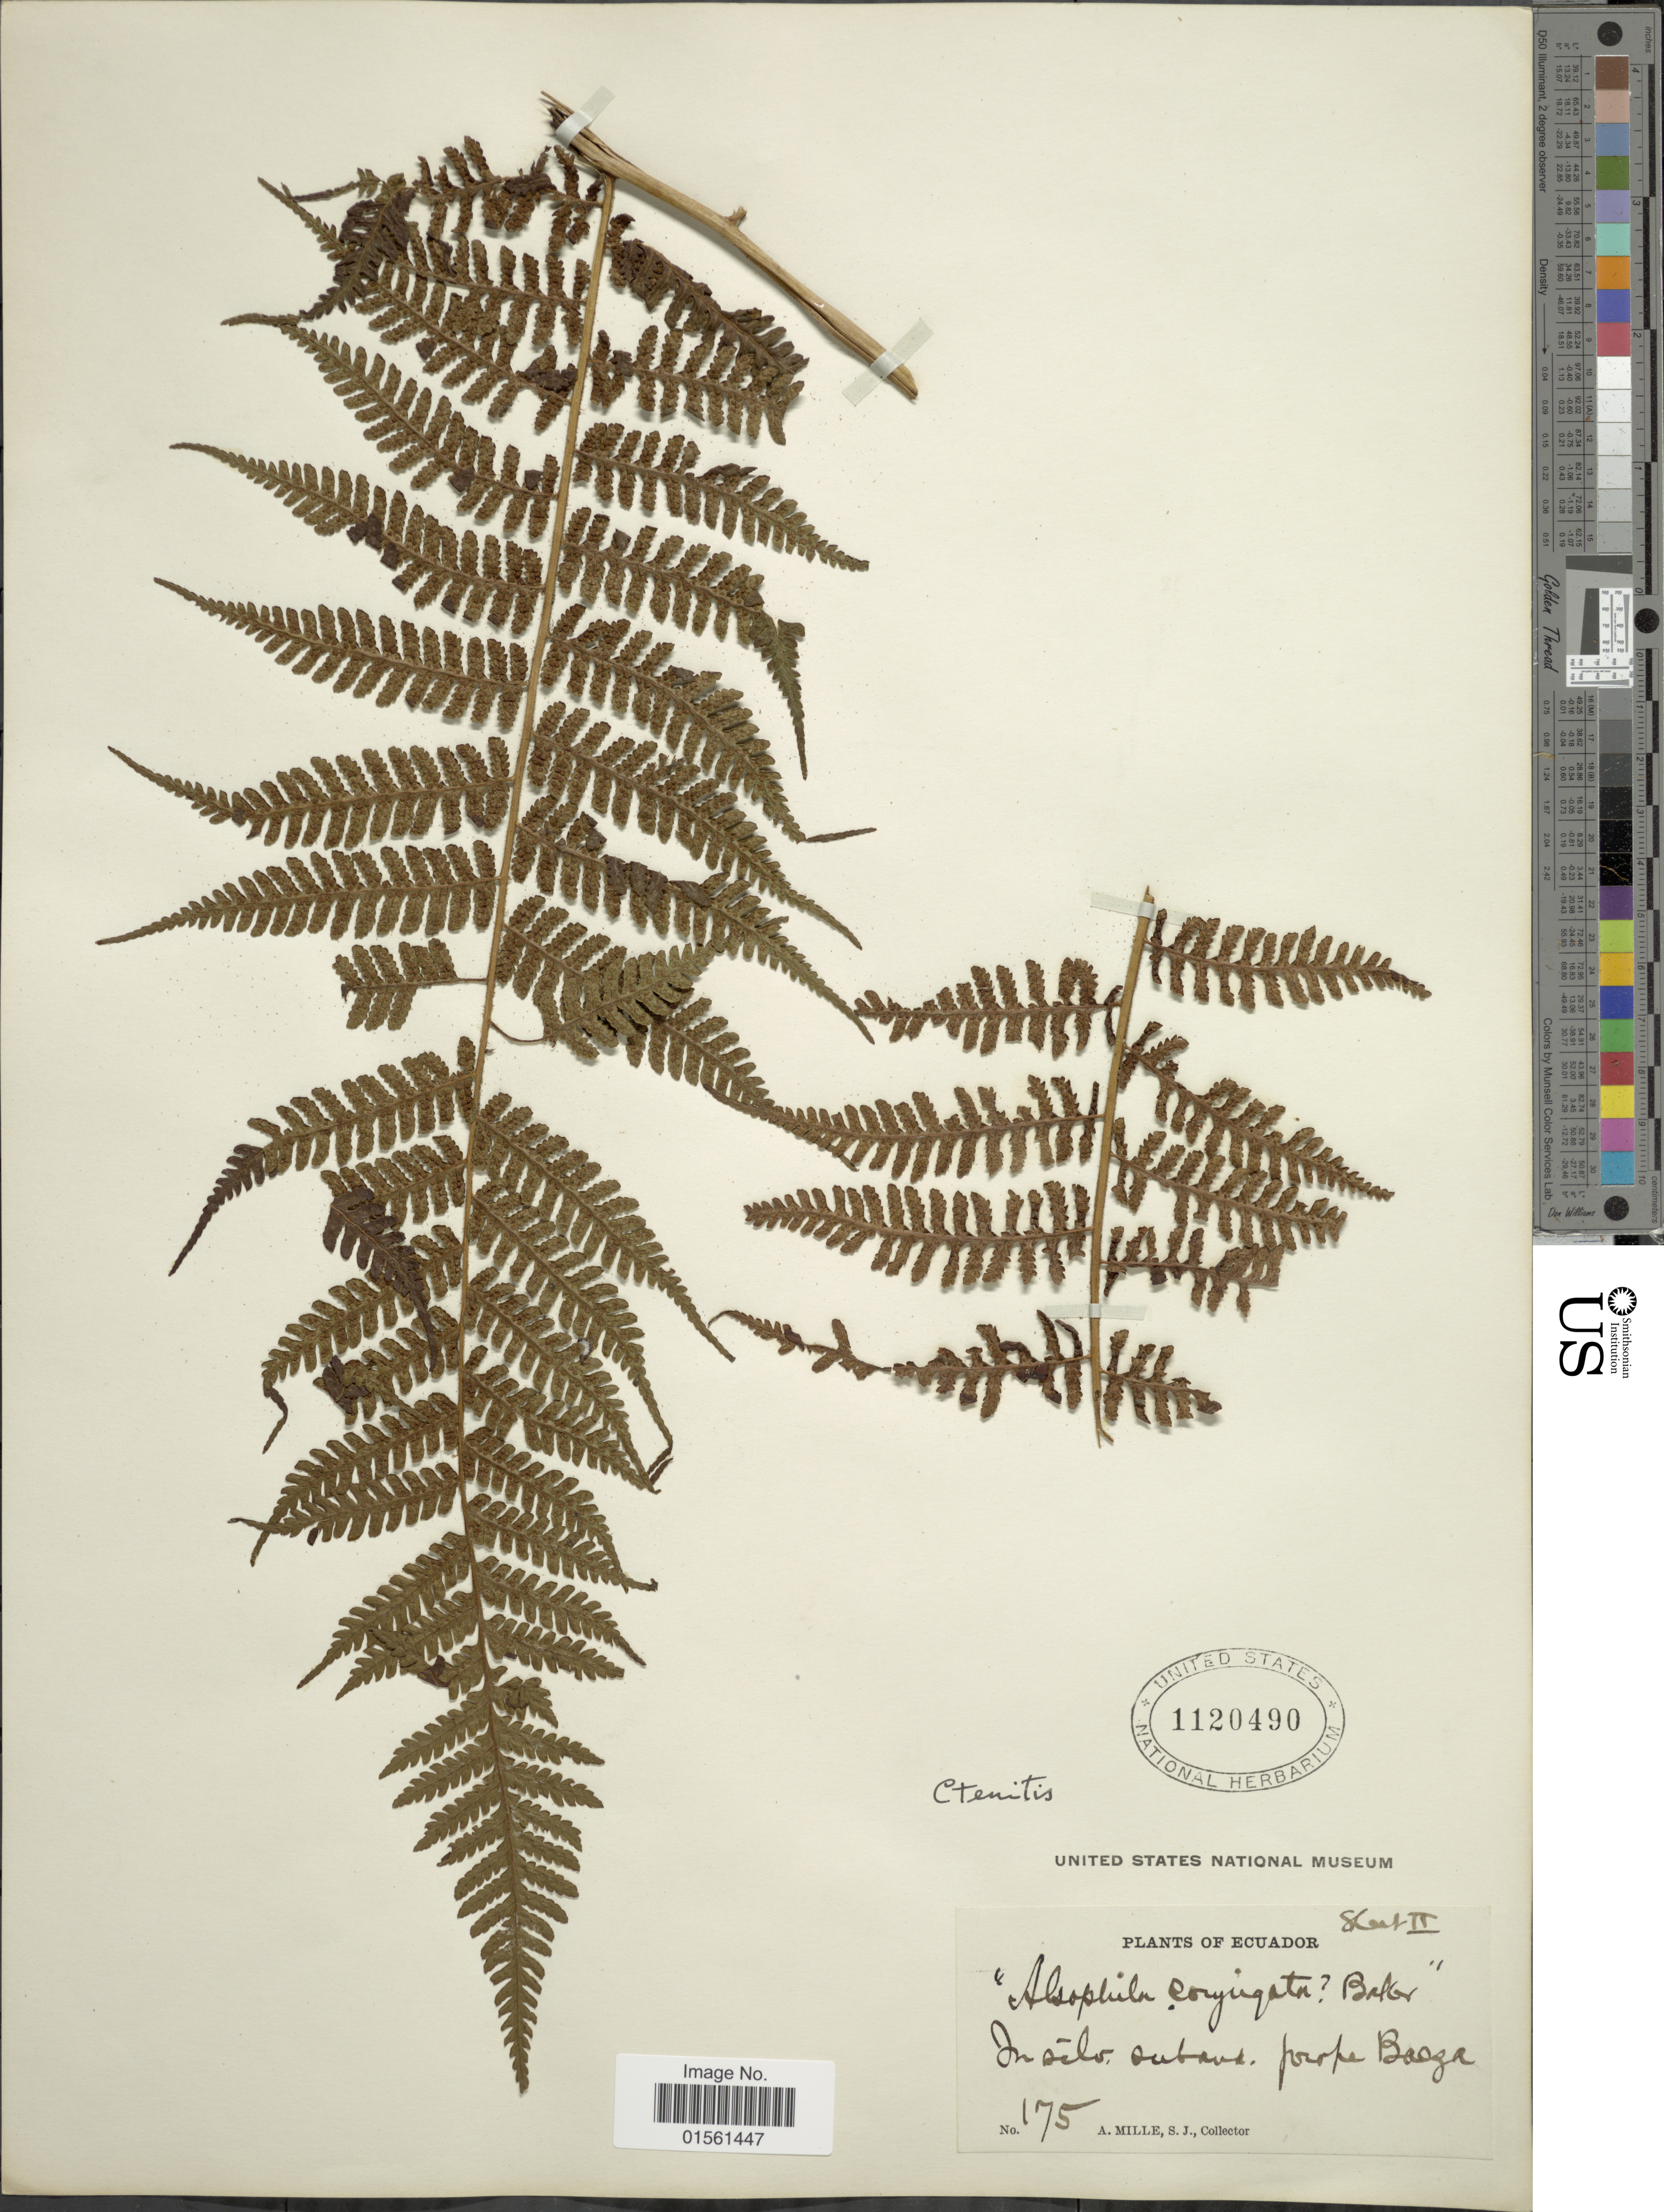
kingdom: Plantae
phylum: Tracheophyta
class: Polypodiopsida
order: Polypodiales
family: Dryopteridaceae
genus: Megalastrum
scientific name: Megalastrum sp.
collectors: A. Mille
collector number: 175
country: Ecuador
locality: In silv. suband. prope Baeza.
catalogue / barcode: US 1120490